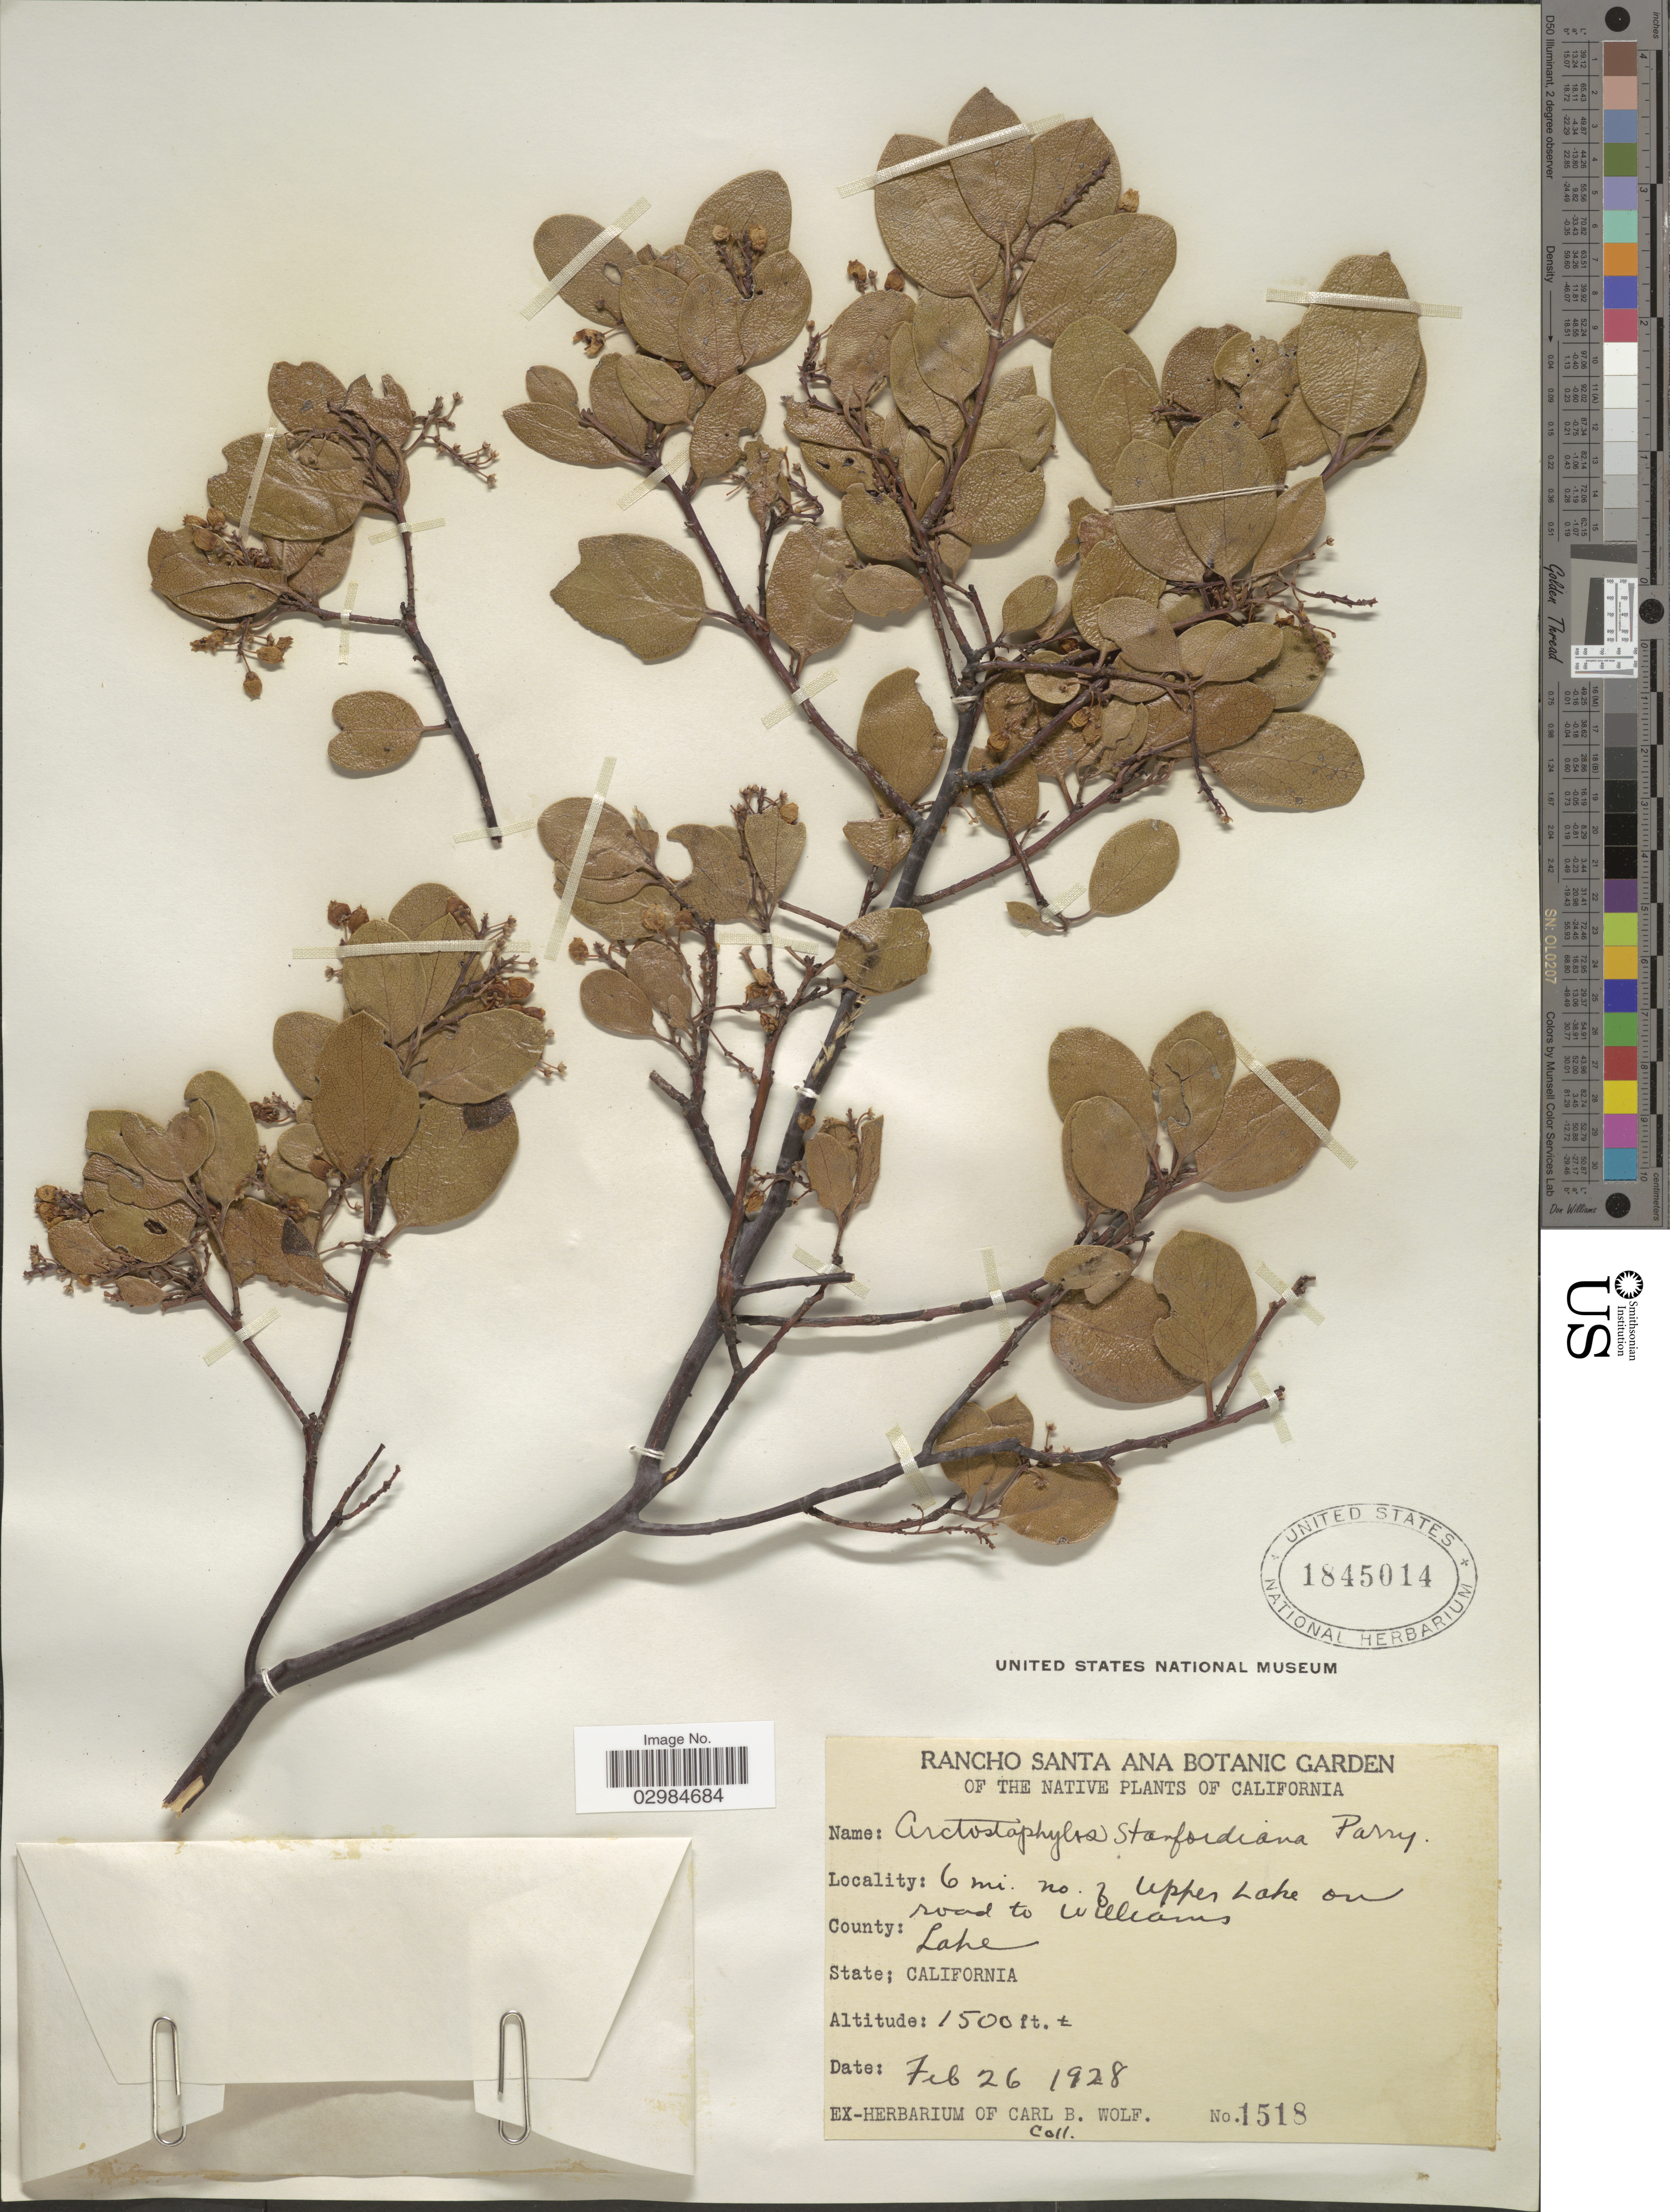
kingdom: Plantae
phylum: Tracheophyta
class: Magnoliopsida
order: Ericales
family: Ericaceae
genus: Arctostaphylos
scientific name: Arctostaphylos stanfordiana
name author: Parry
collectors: ex herb. Carl B. Wolf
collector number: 1518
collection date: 1928-02-26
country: United States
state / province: California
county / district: Lake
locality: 6 mi. no of Upper Lake on road to Williams. County Lake.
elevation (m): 457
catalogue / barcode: US 1845014